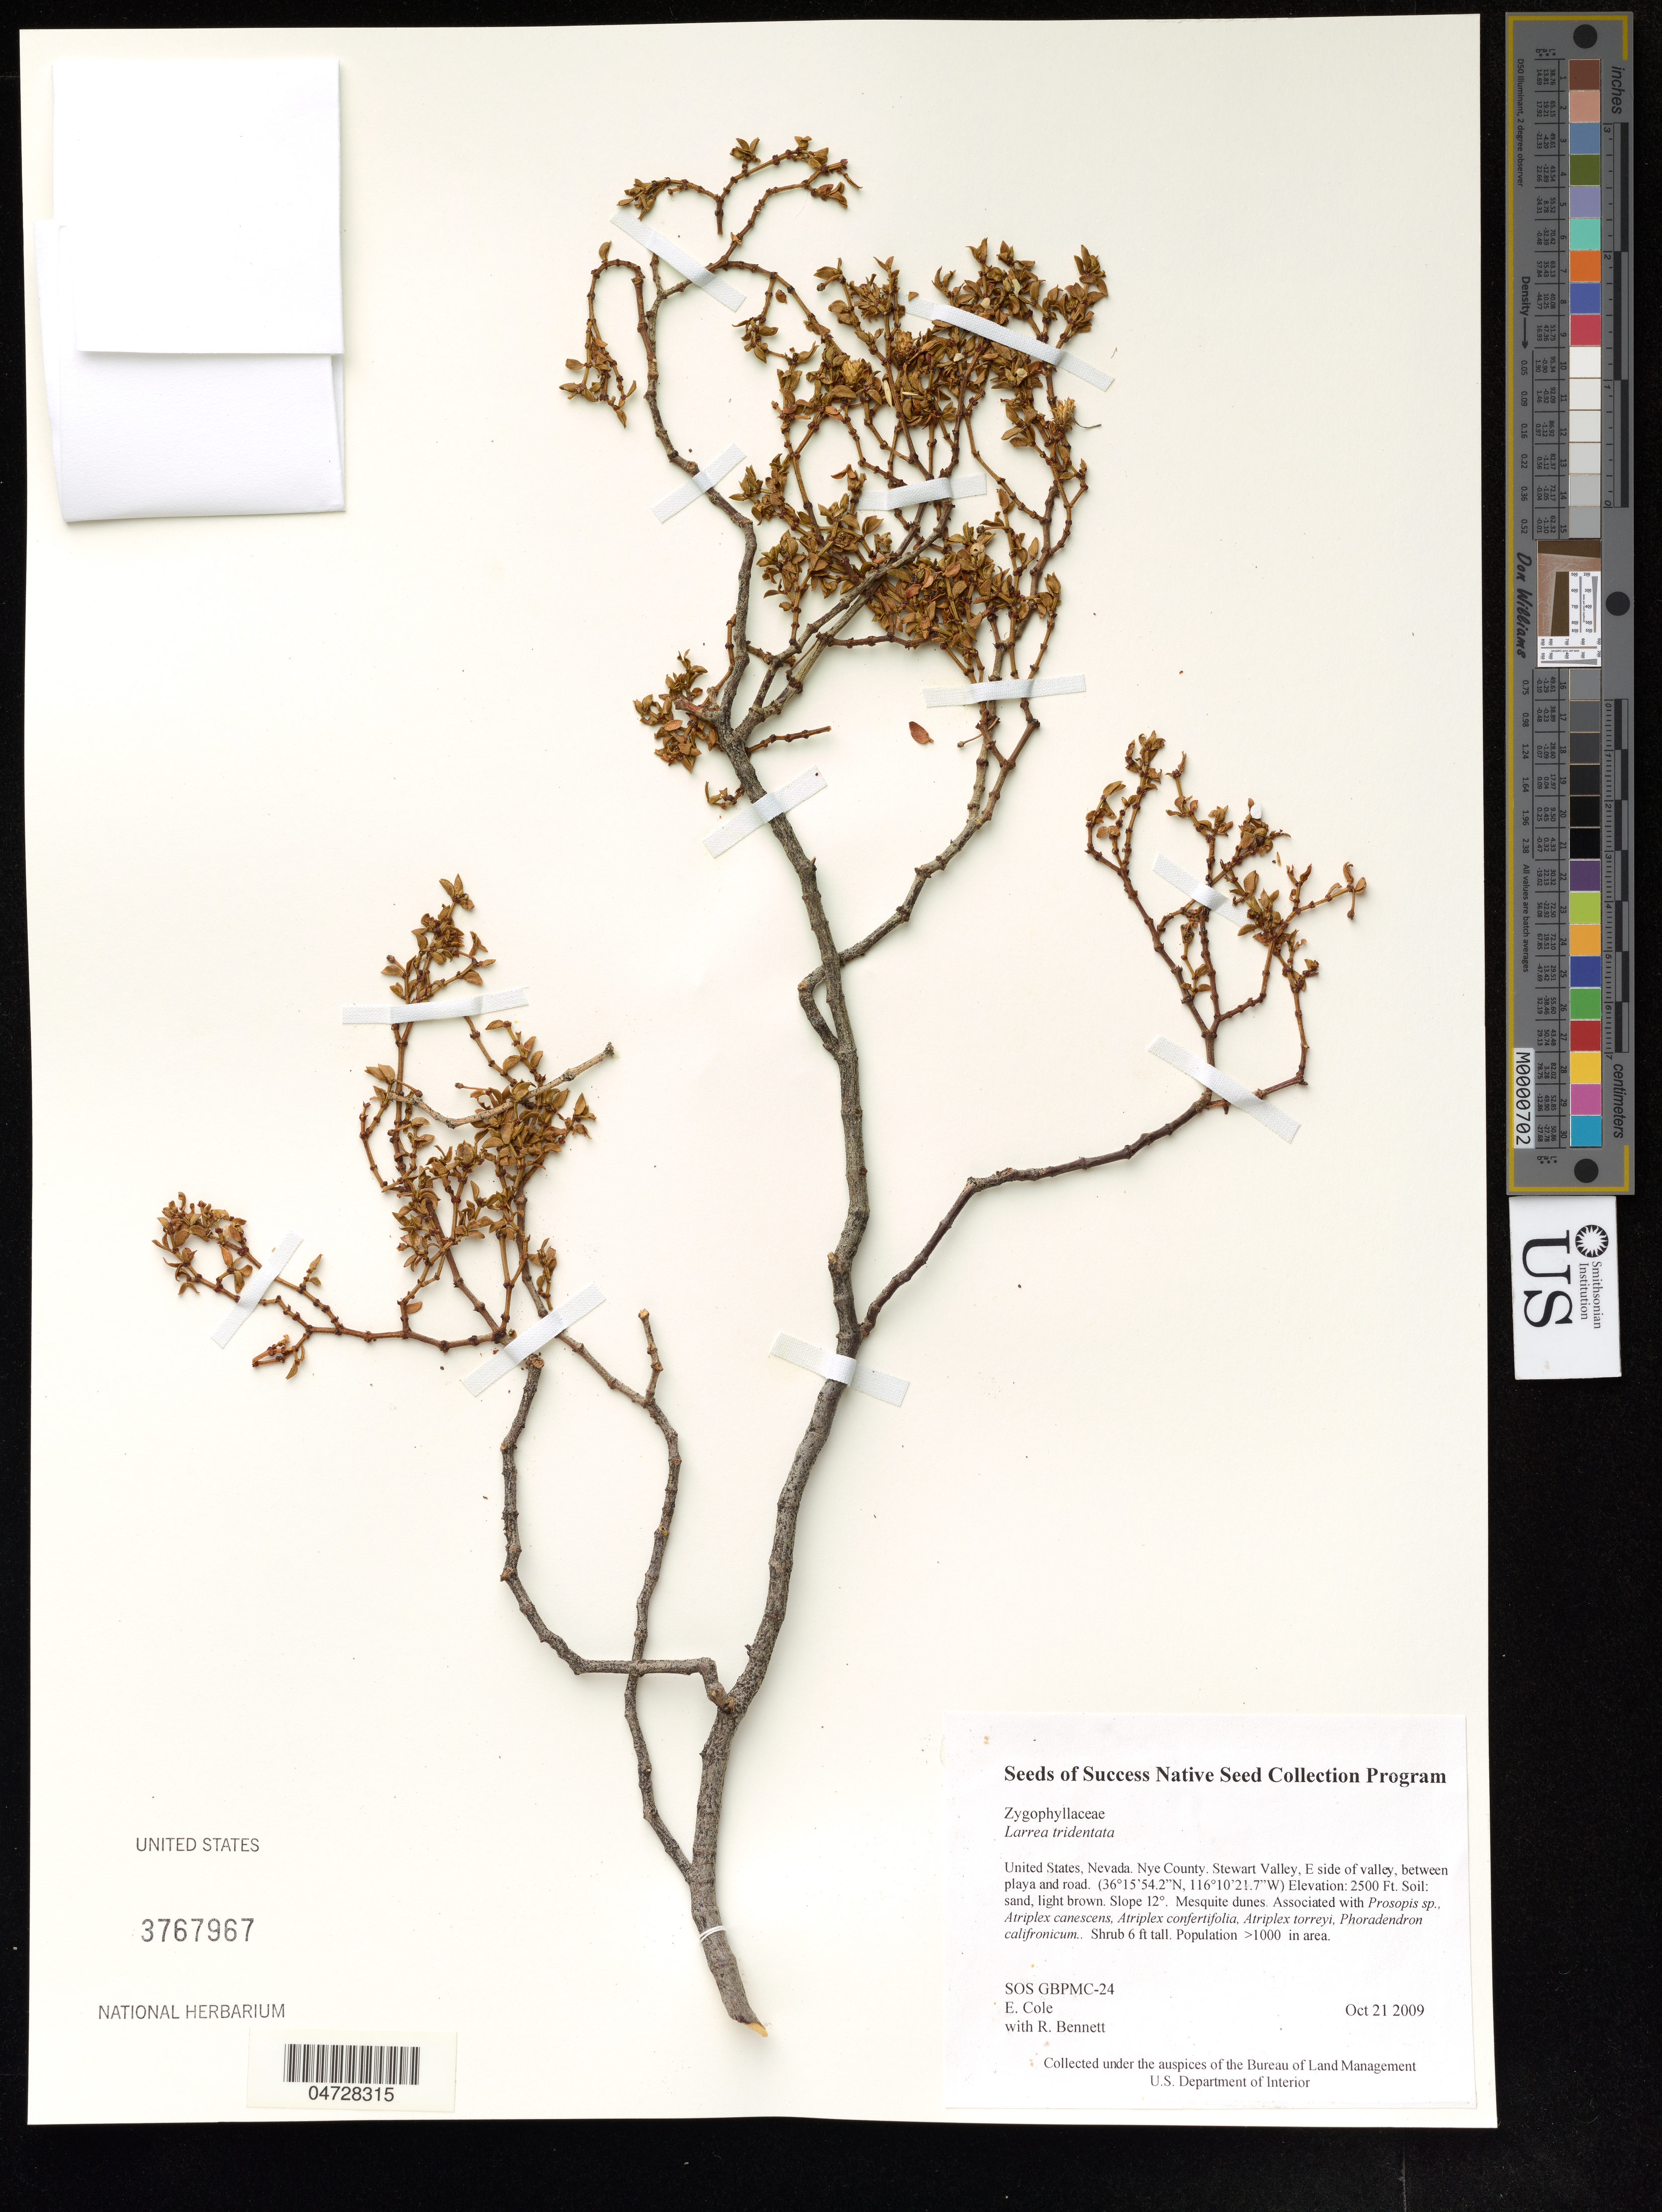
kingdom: Plantae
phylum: Tracheophyta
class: Magnoliopsida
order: Zygophyllales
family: Zygophyllaceae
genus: Larrea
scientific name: Larrea tridentata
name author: (Sessé & Moc. ex DC.) Coville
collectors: E. Cole & R. Bennett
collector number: SOS GBPMC-24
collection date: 2009-10-21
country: United States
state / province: Nevada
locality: Nye County. Stewart Valley, E side of valley, between playa and road.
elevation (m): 762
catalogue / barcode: US 3767967